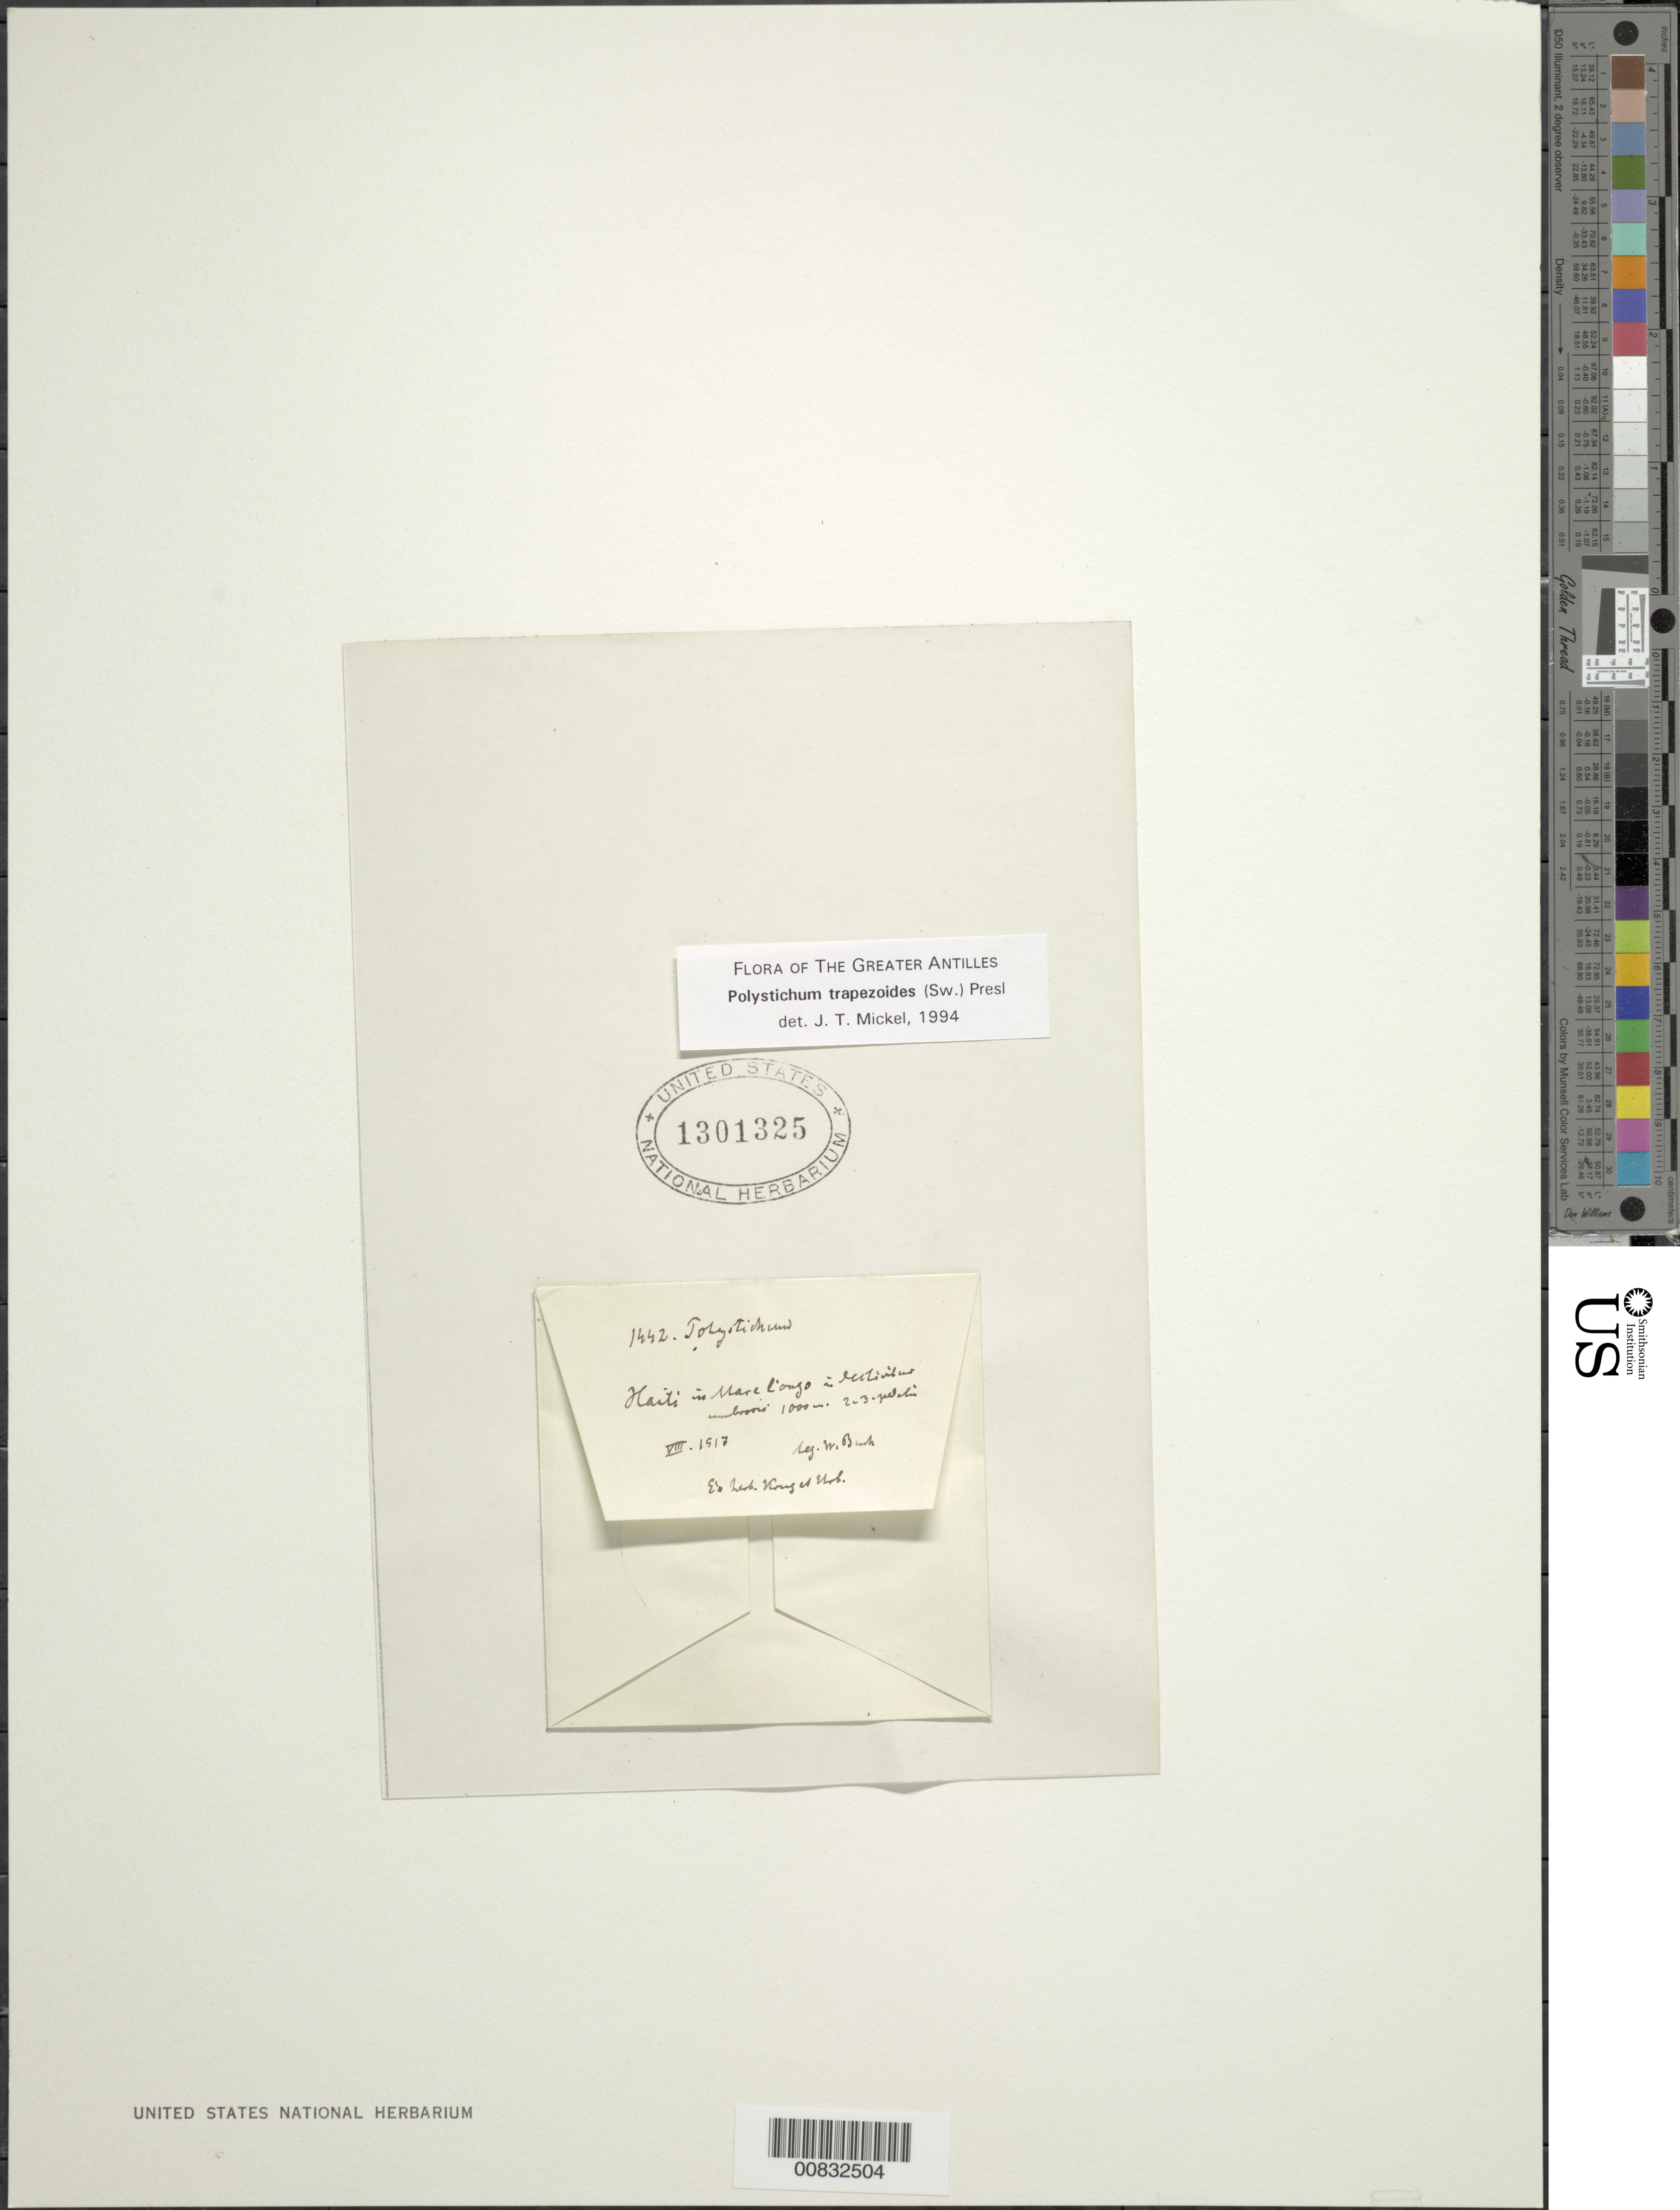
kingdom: Plantae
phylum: Tracheophyta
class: Polypodiopsida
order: Polypodiales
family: Dryopteridaceae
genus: Polystichum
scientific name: Polystichum trapezoides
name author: (Sw.) C. Presl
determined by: Mickel, J. T., (NY), New York Botanical Garden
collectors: W. Buch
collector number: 1442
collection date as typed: Jul 1917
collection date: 1917-07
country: Haiti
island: Hispaniola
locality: Mare l'Anzo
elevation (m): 1000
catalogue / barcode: US 1301325